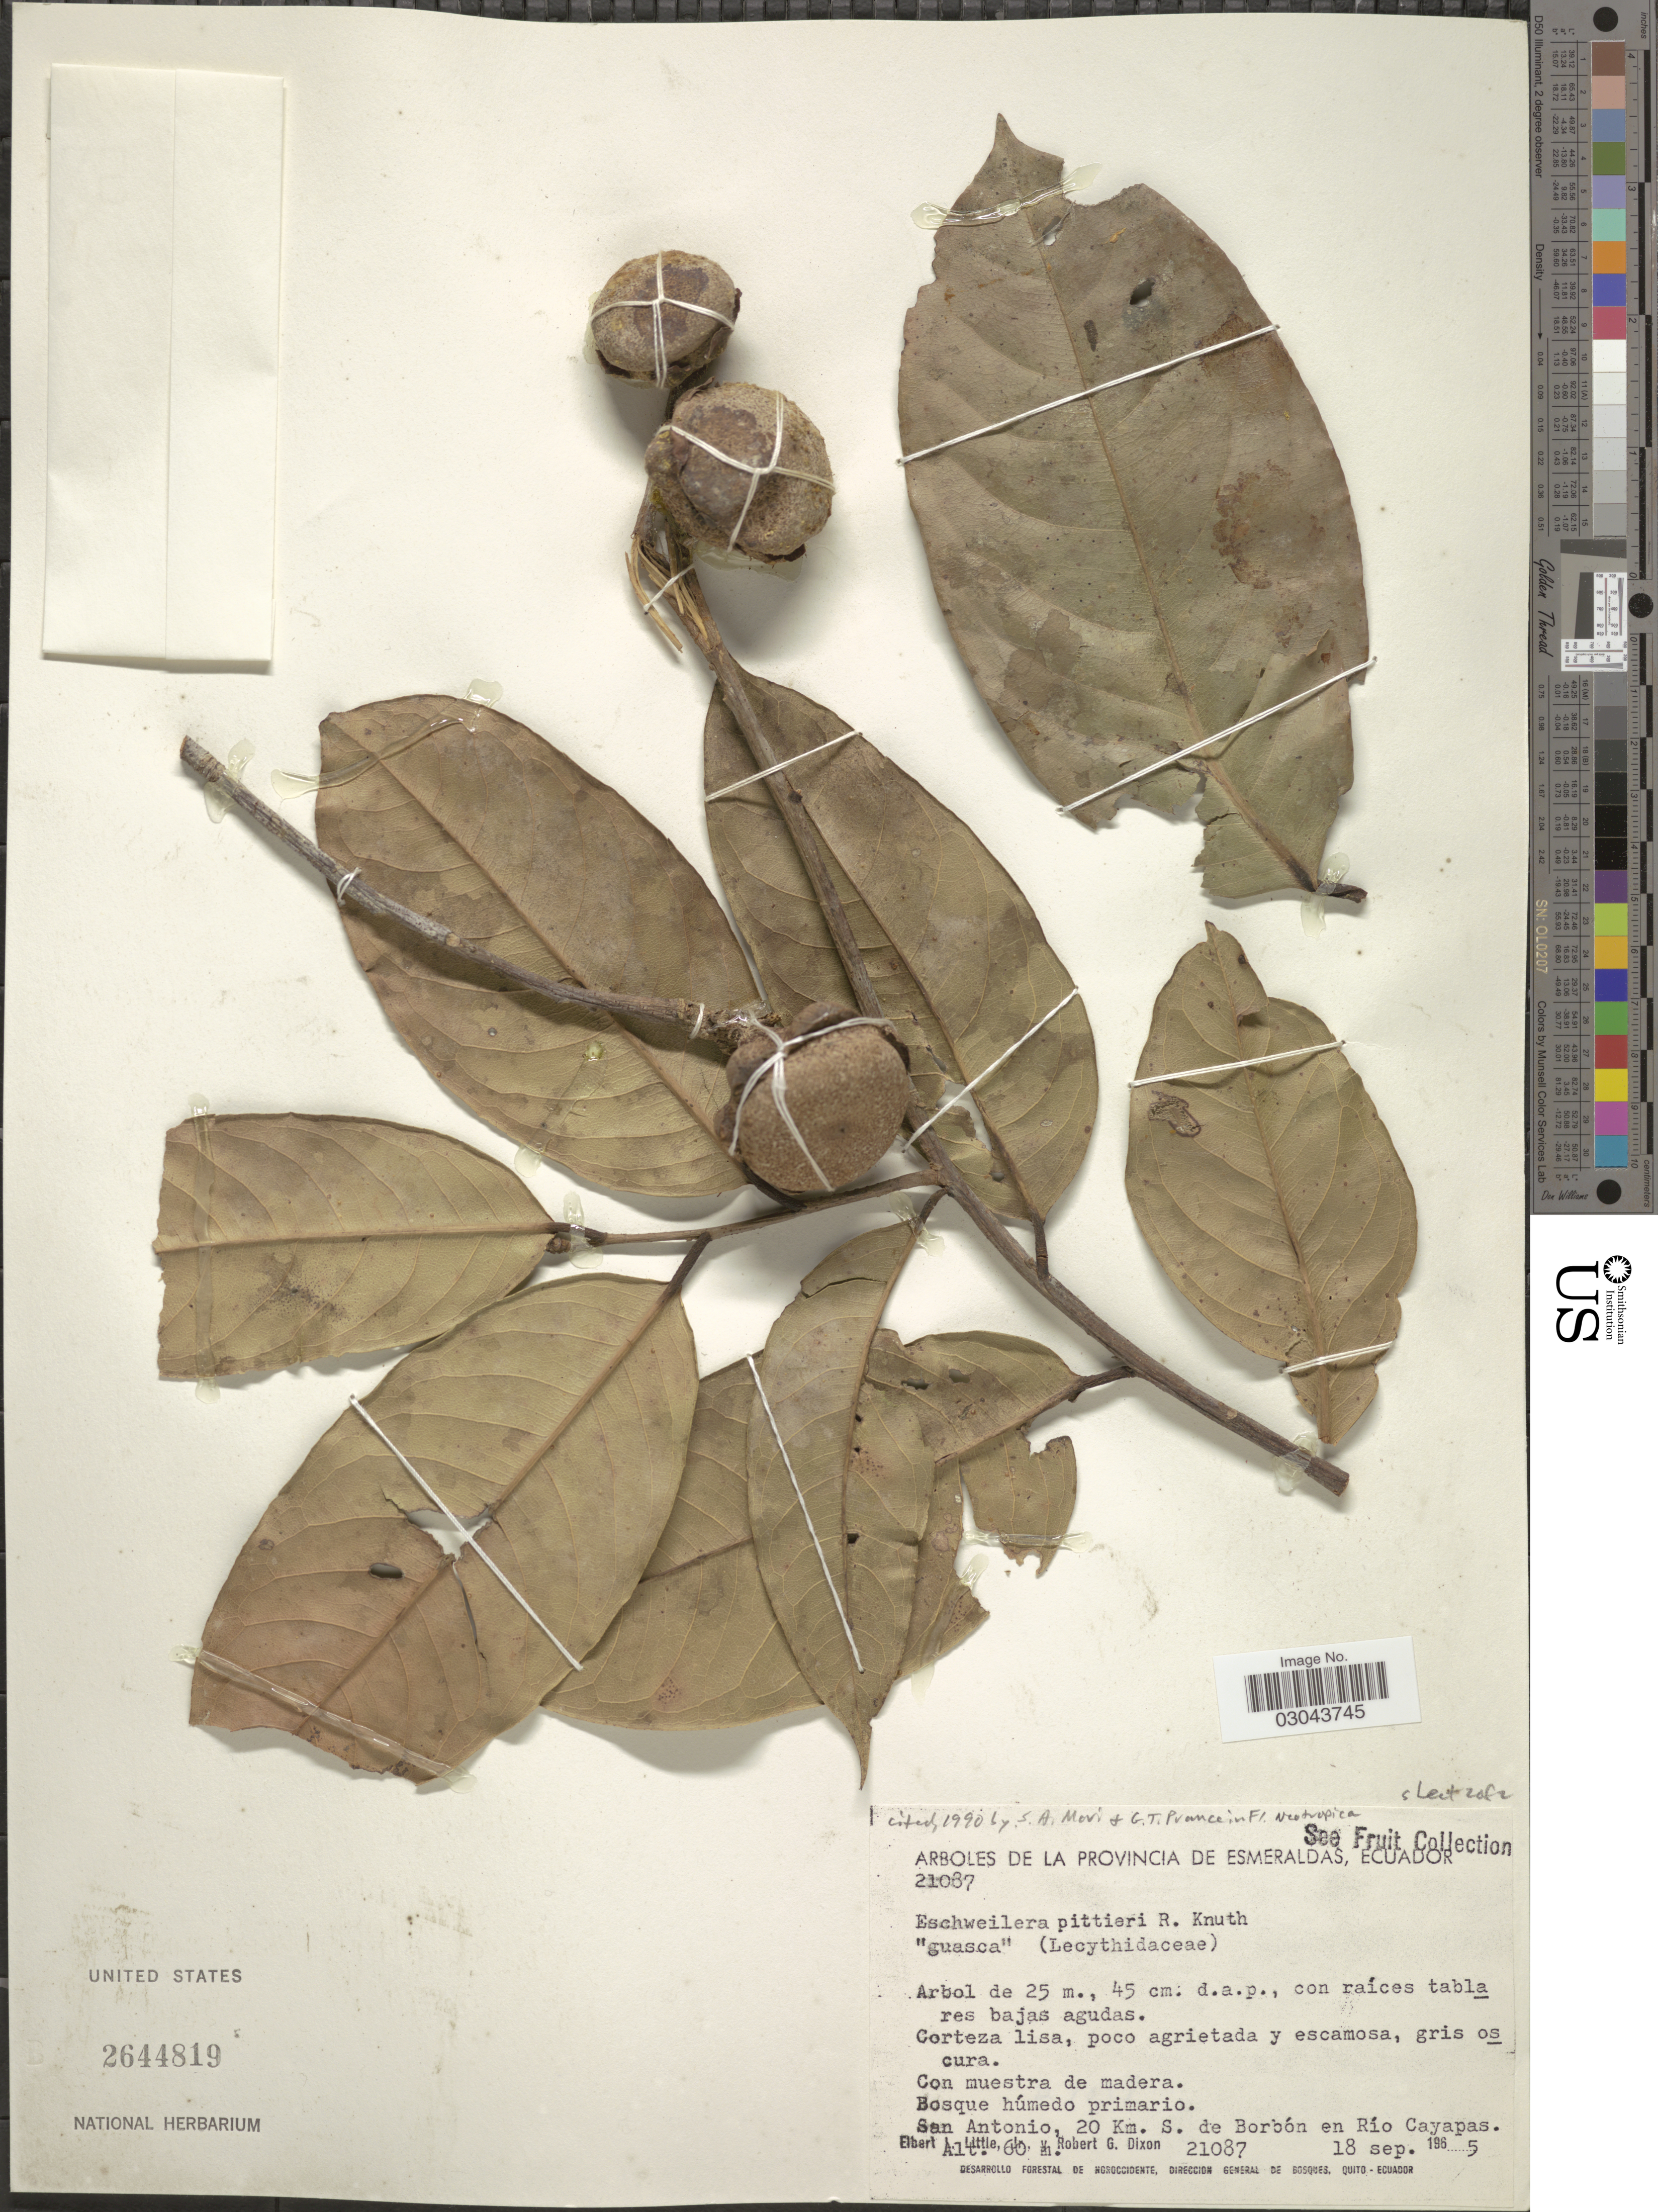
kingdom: Plantae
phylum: Tracheophyta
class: Magnoliopsida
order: Ericales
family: Lecythidaceae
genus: Eschweilera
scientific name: Eschweilera pittieri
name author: R. Knuth in Engl.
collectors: E. L. Little & R. G. Dixon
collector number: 21087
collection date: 1965-09-18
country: Ecuador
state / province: Esmeraldas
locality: San Antonio, 20 Km. S. de Borbón en Río Cayapas.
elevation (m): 60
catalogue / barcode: US 2644819